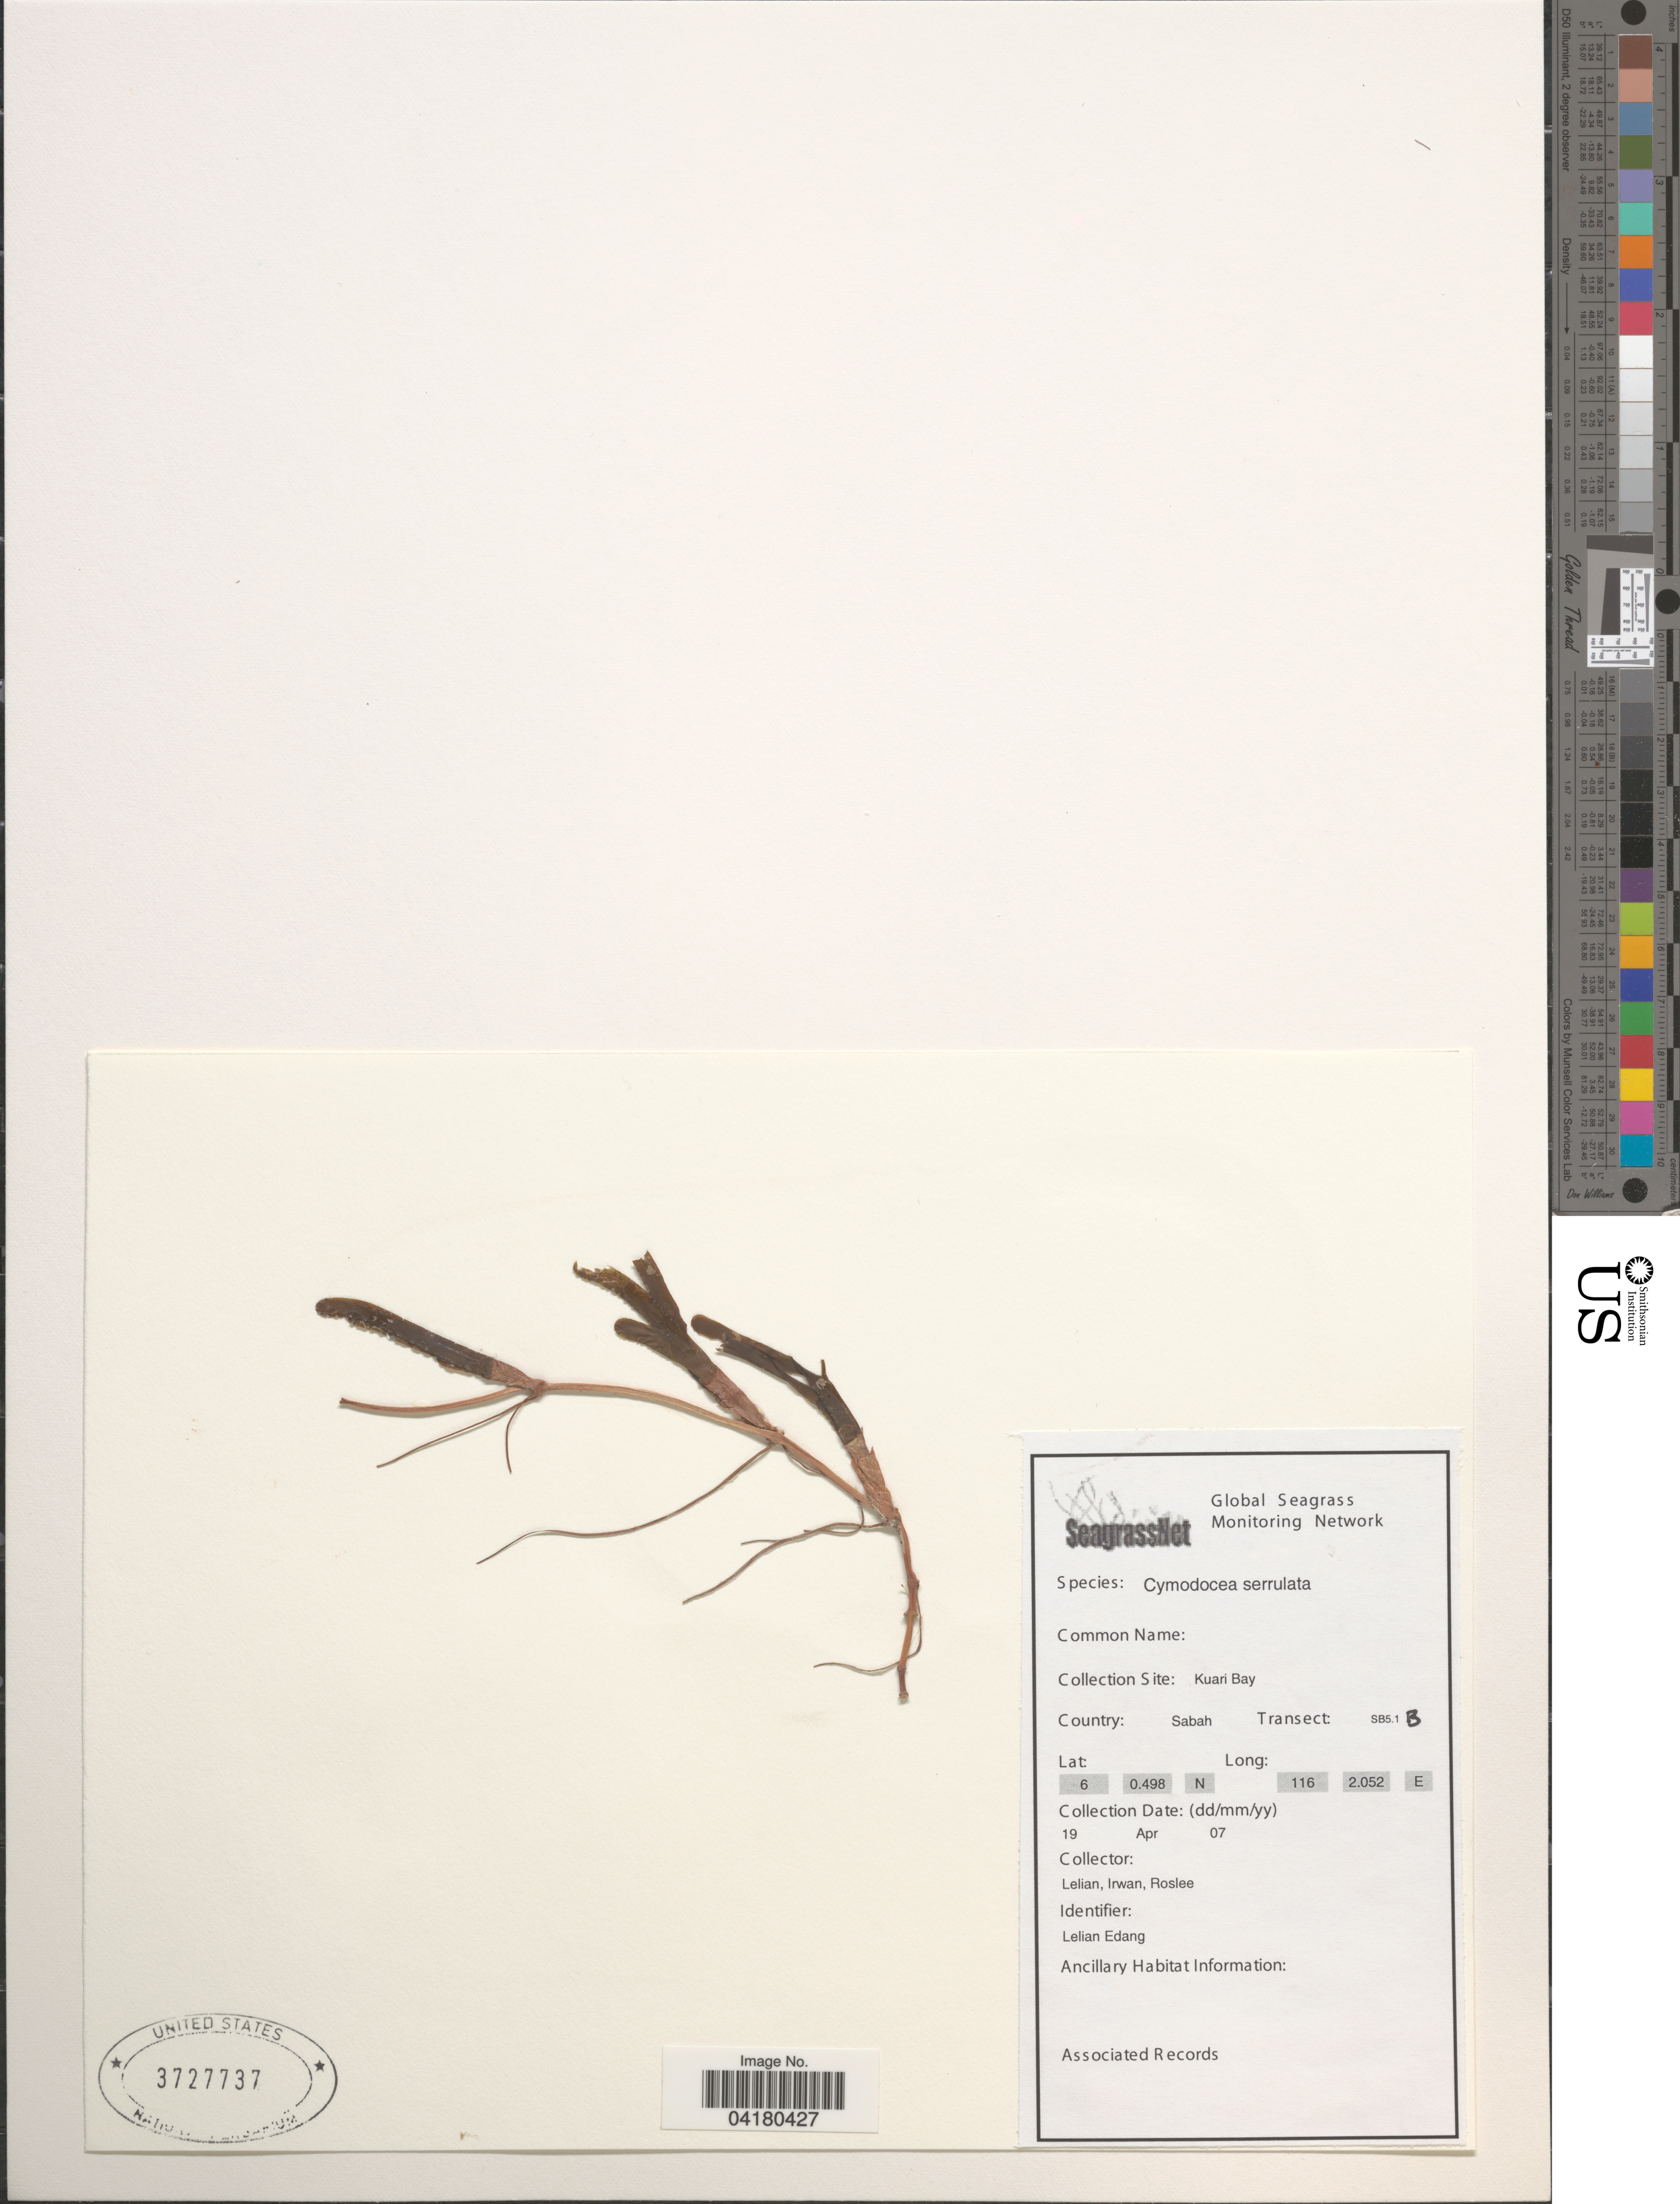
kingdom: Plantae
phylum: Tracheophyta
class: Liliopsida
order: Alismatales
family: Cymodoceaceae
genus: Cymodocea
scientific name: Cymodocea serrulata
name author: (R. Br.) Magnus & Ashers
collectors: Lelian, Irwan & Roslee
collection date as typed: Transcribed d/m/y: 19/4/7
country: Malaysia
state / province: Sabah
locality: Collection Site: Kuari Bay. Country: Sabah Transect: SB5.1B.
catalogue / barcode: US 3727737